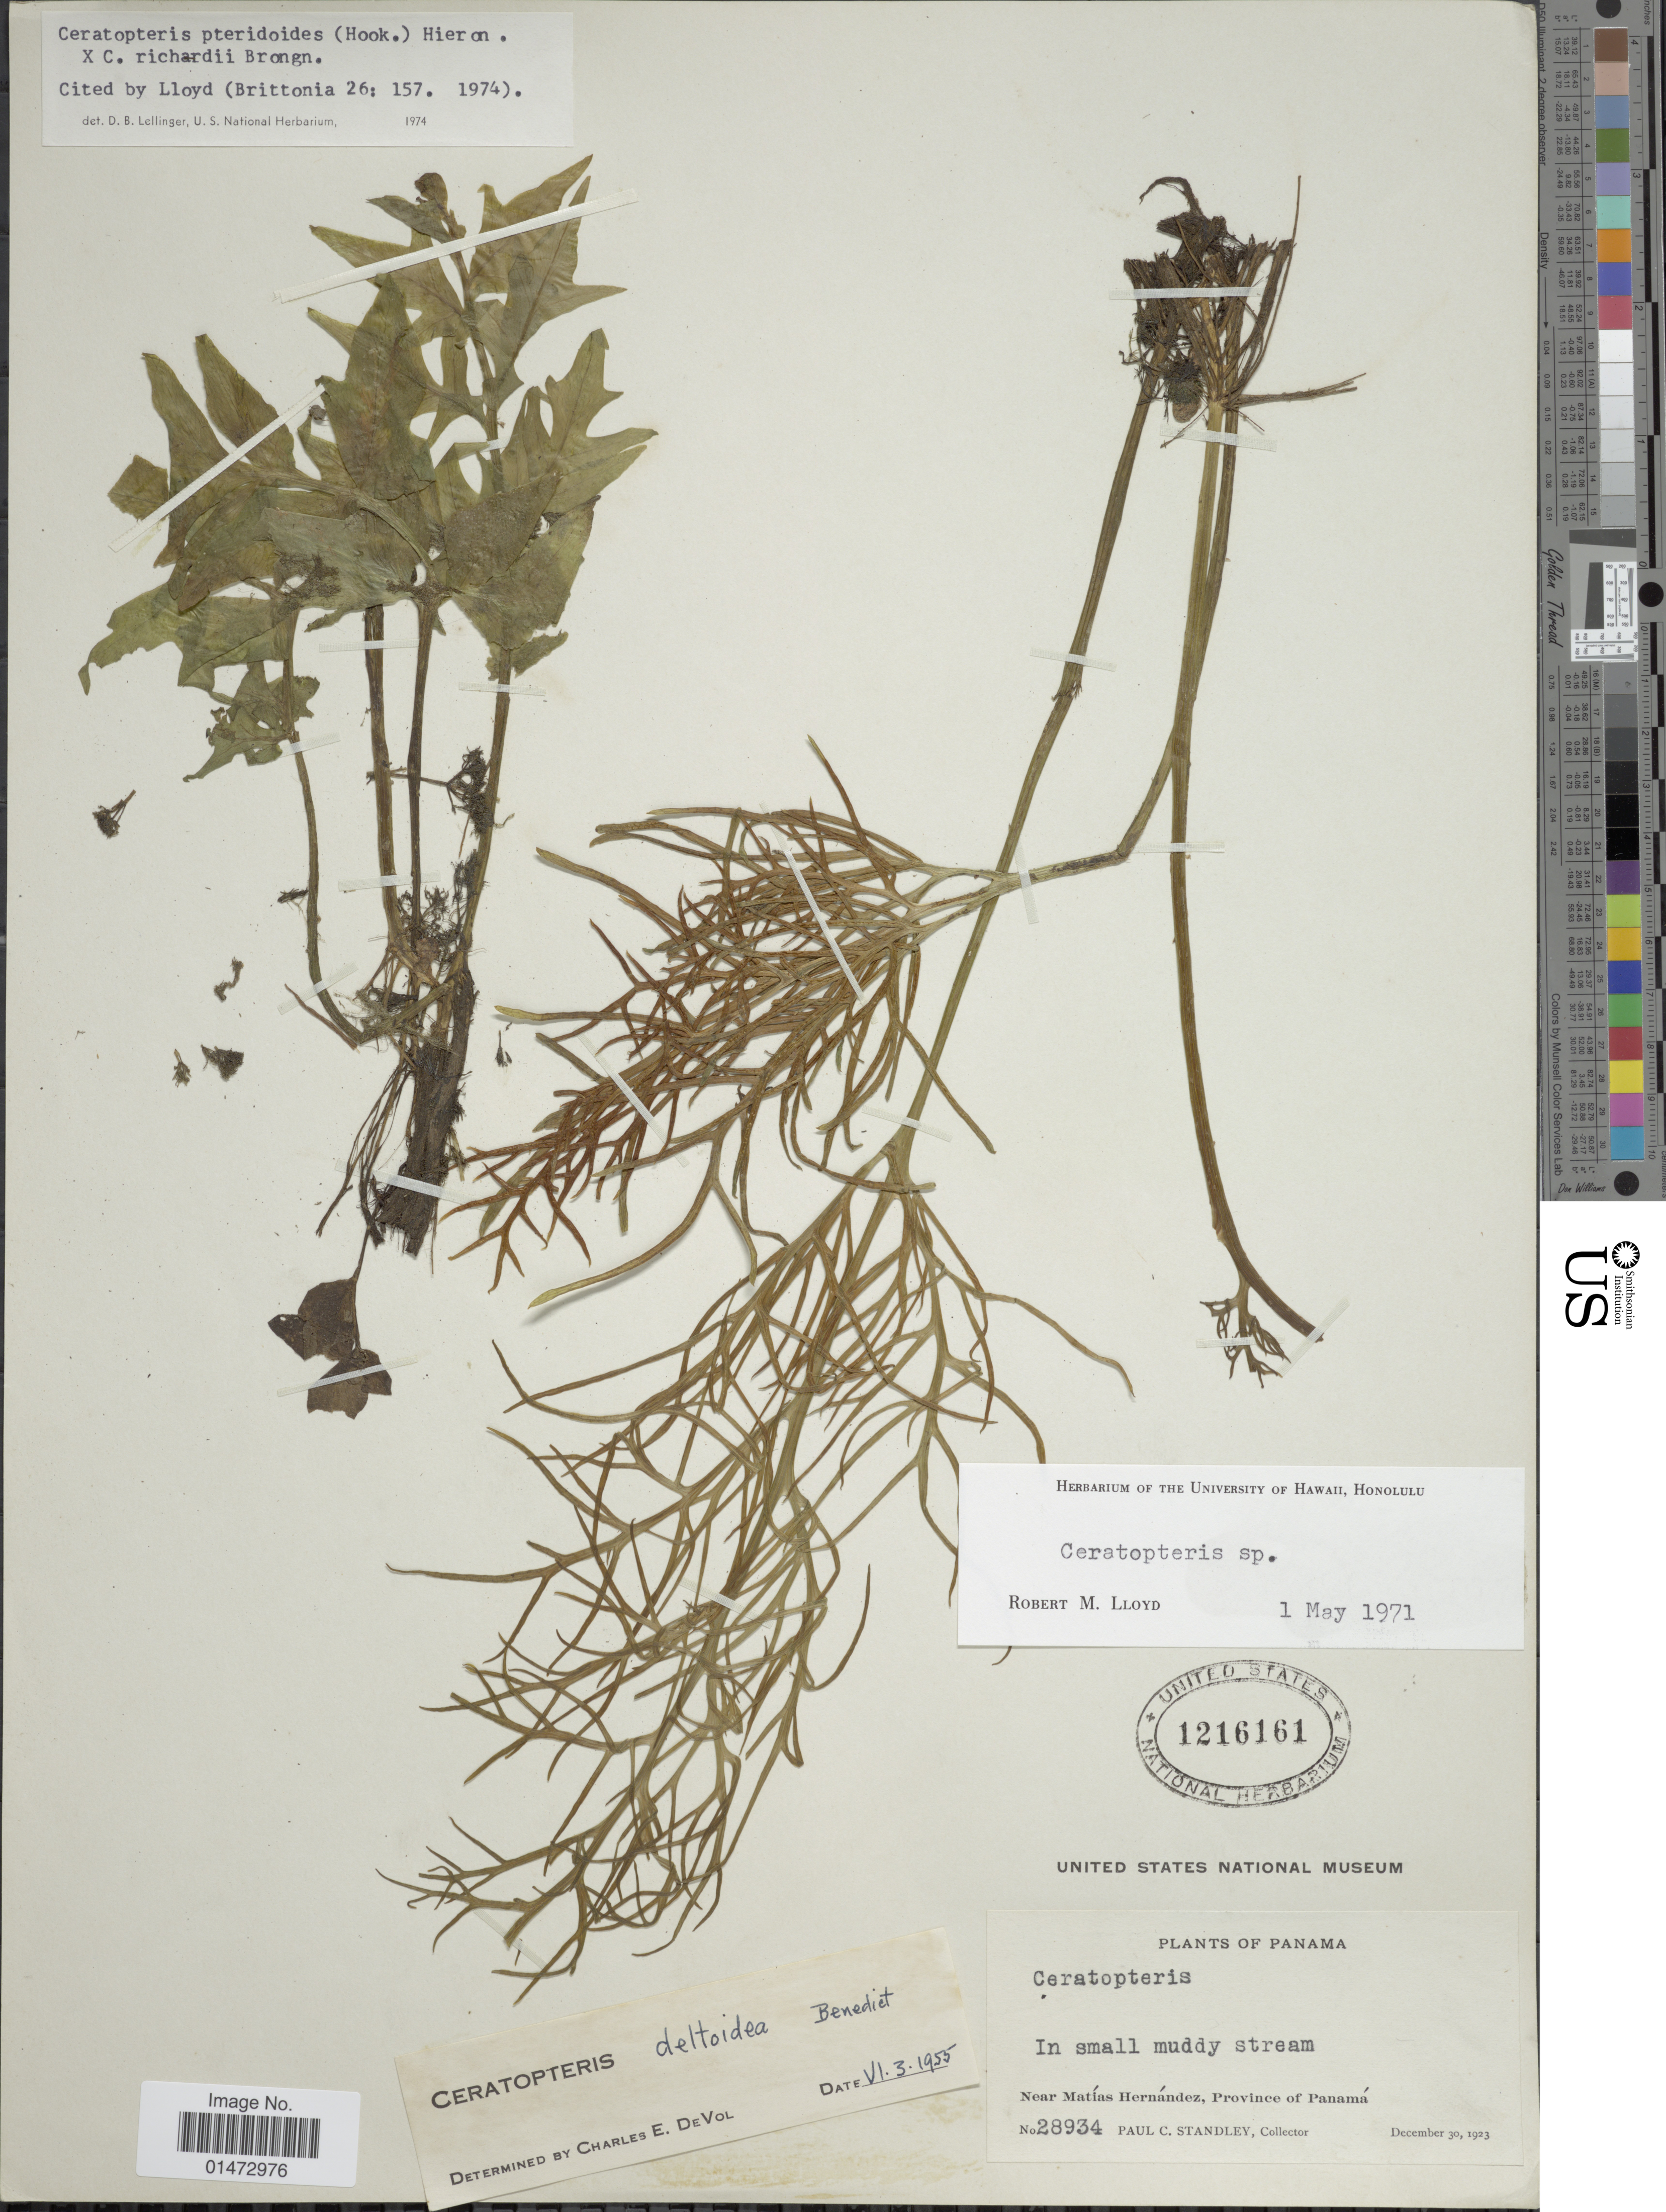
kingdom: Plantae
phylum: Tracheophyta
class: Polypodiopsida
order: Polypodiales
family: Pteridaceae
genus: Ceratopteris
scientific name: Ceratopteris pteridoides x C. richardii Brongn.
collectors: P. C. Standley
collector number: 28934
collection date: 1923-12-30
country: Panama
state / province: Panamá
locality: In small muddy stream. Near Matías Hernández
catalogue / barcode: US 1216161